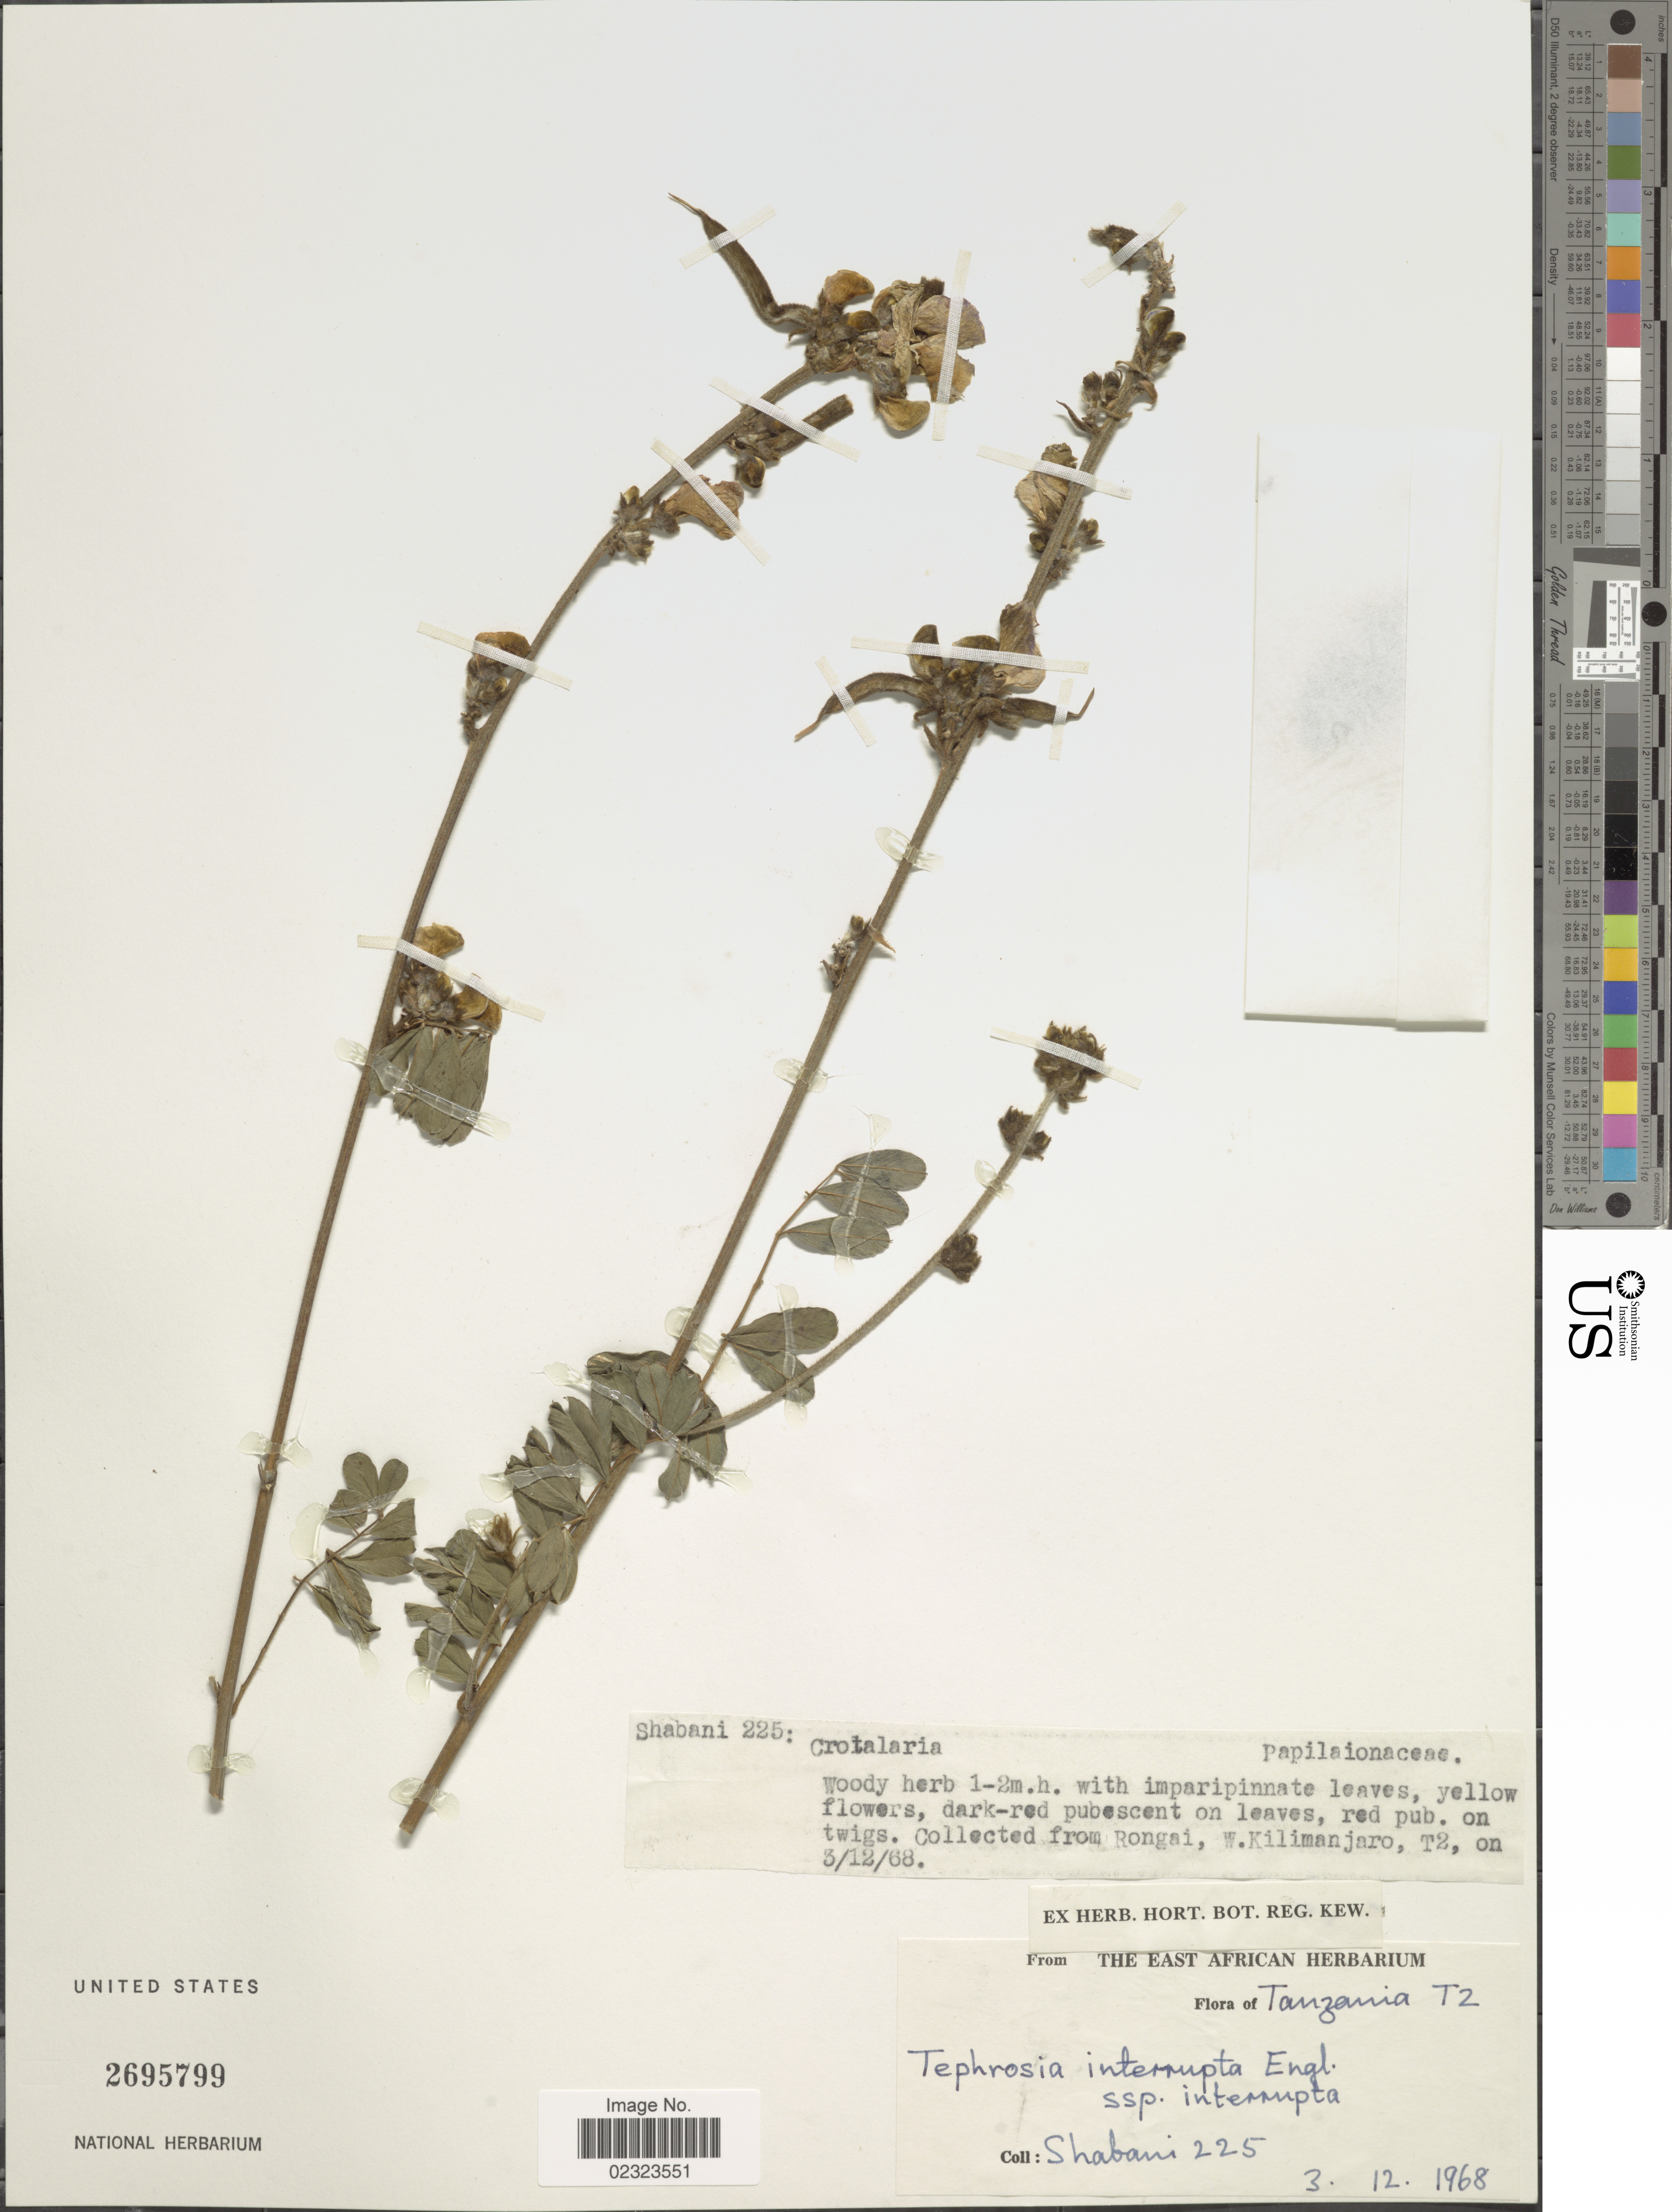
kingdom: Plantae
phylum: Tracheophyta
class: Magnoliopsida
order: Fabales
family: Fabaceae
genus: Tephrosia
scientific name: Tephrosia interrupta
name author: Hochst. & Steud. ex Engl.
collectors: -. Shabani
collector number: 225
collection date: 1968-12-03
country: Tanzania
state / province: Kilimanjaro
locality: Rongai, W. Kilimanjaro, Tanzania T2.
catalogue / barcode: US 2695799